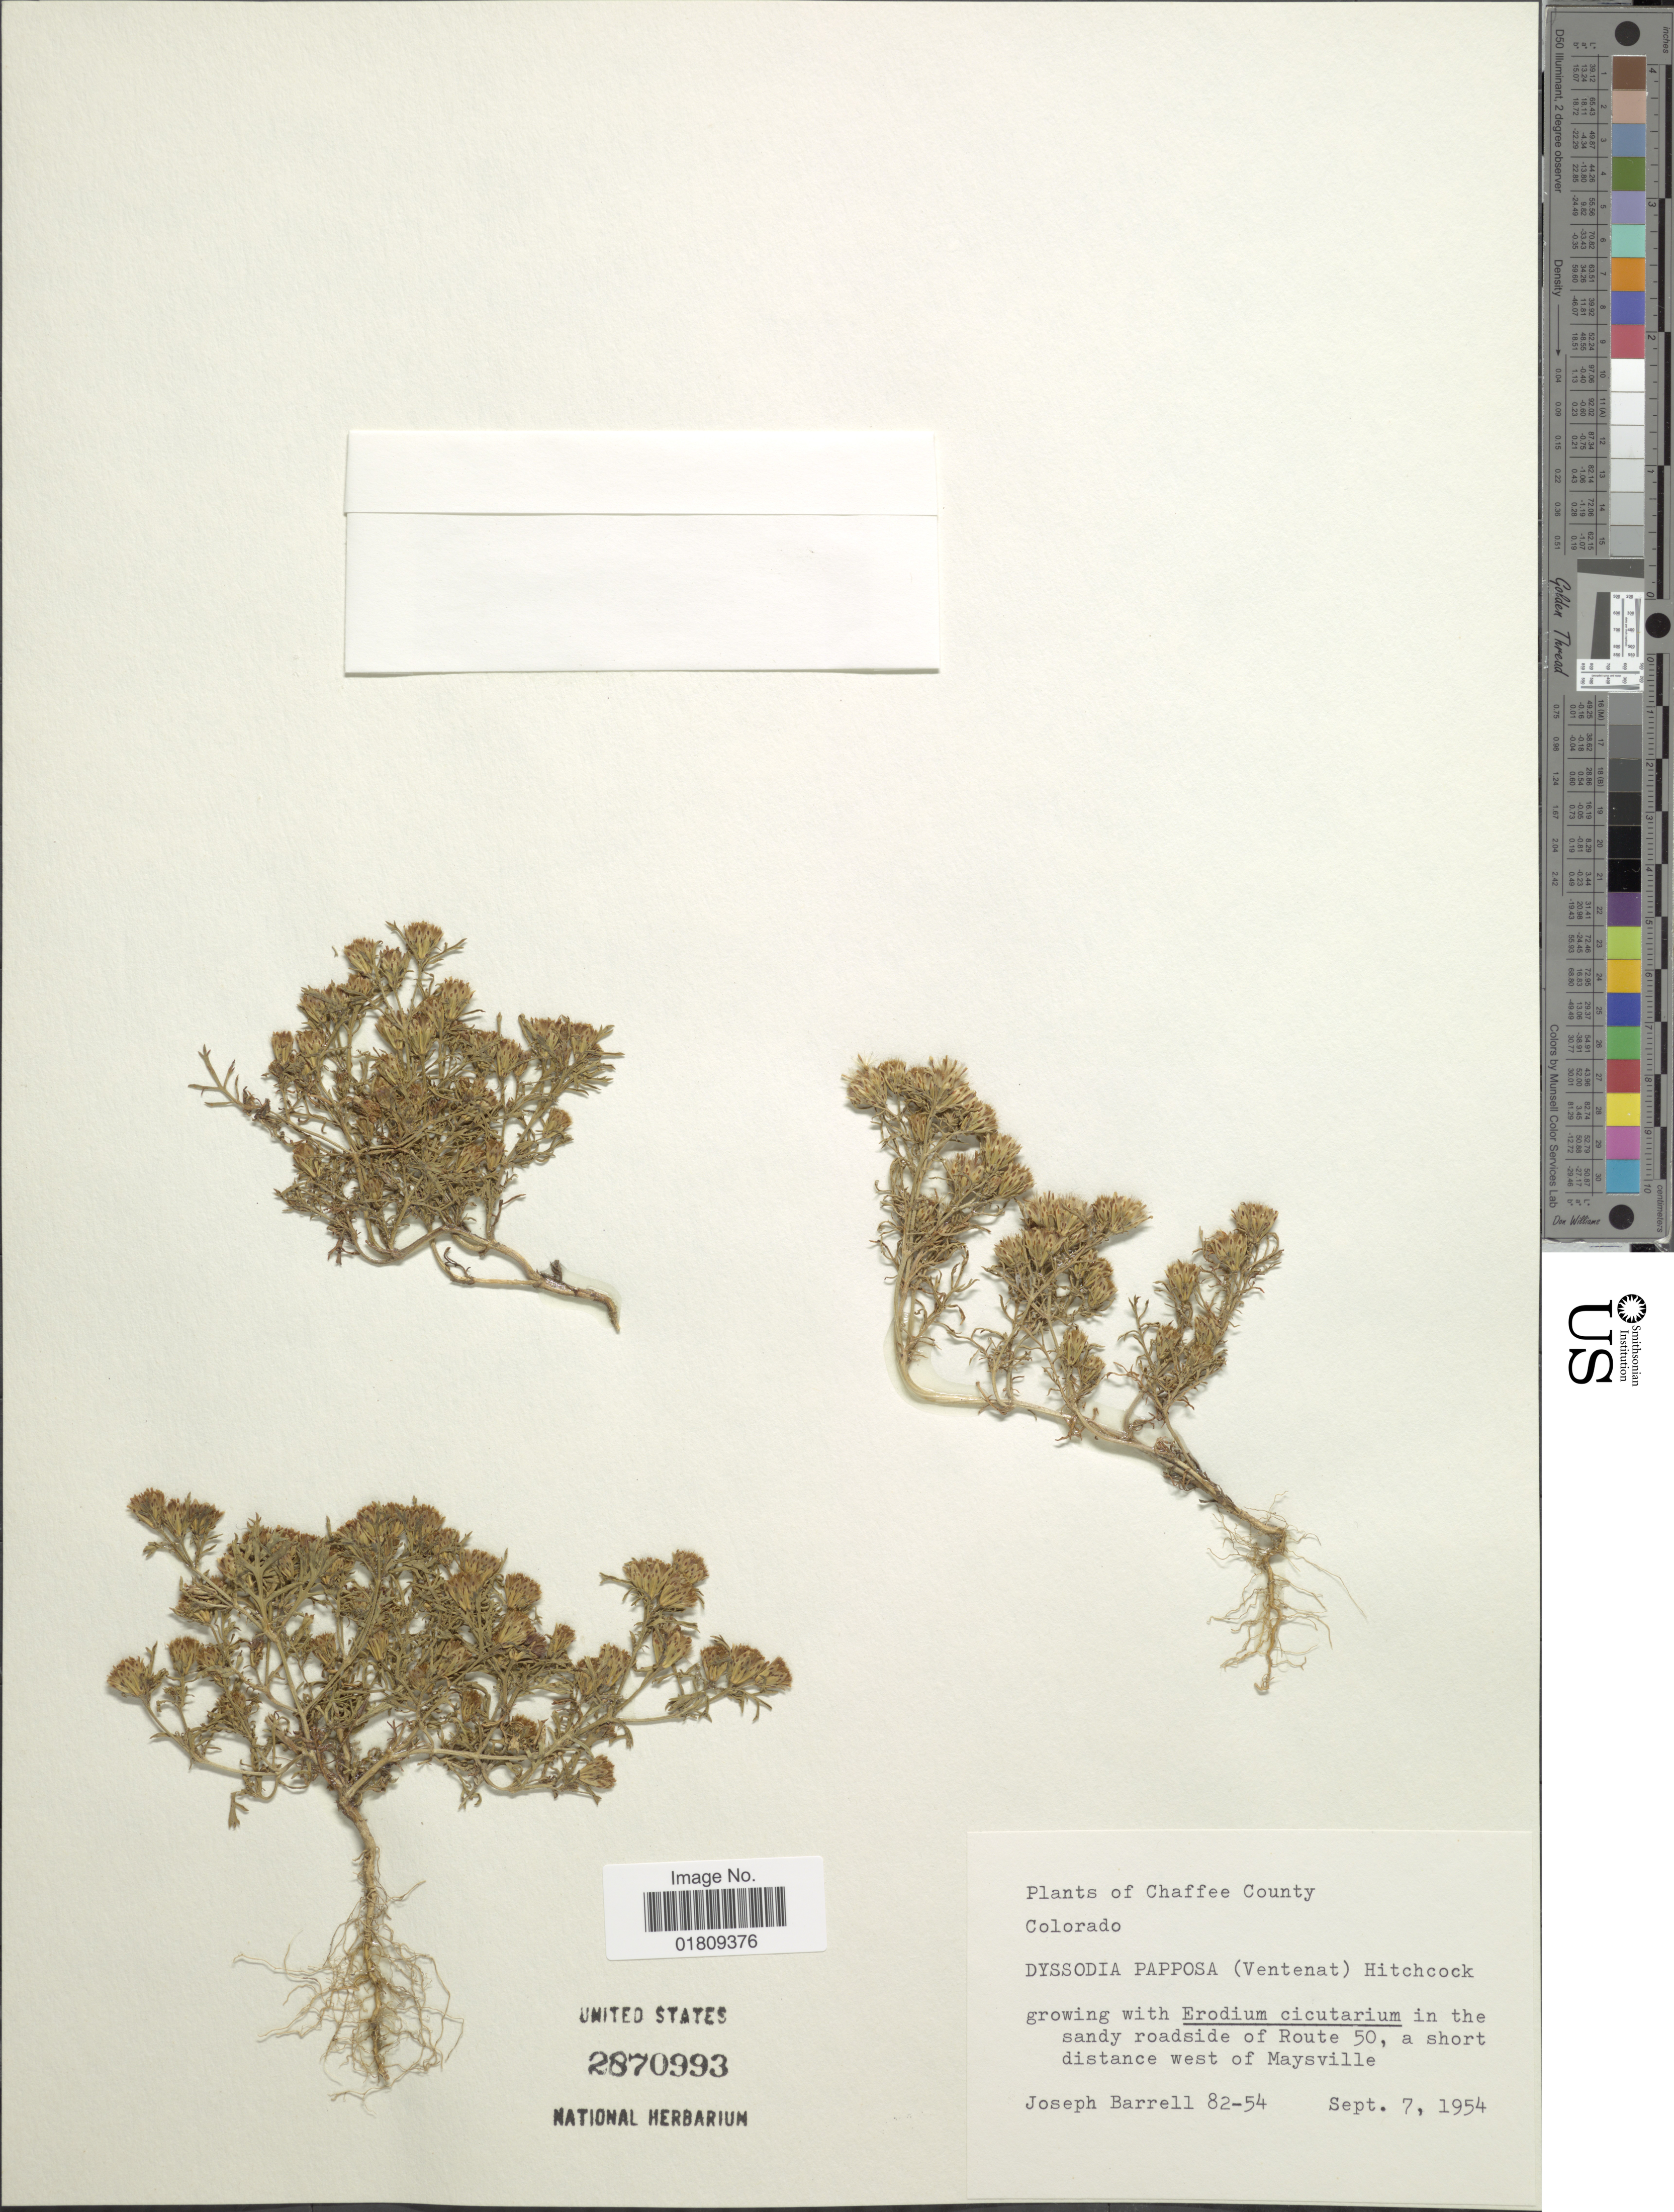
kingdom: Plantae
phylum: Tracheophyta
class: Magnoliopsida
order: Asterales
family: Asteraceae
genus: Dyssodia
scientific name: Dyssodia papposa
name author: (Vent.) Hitchc.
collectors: J. Barrell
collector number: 82-54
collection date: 1954-09-07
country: United States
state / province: Colorado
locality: Chaffee County, in the sandy roadside of Route 50, a short distance west of Maysville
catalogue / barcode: US 2870993